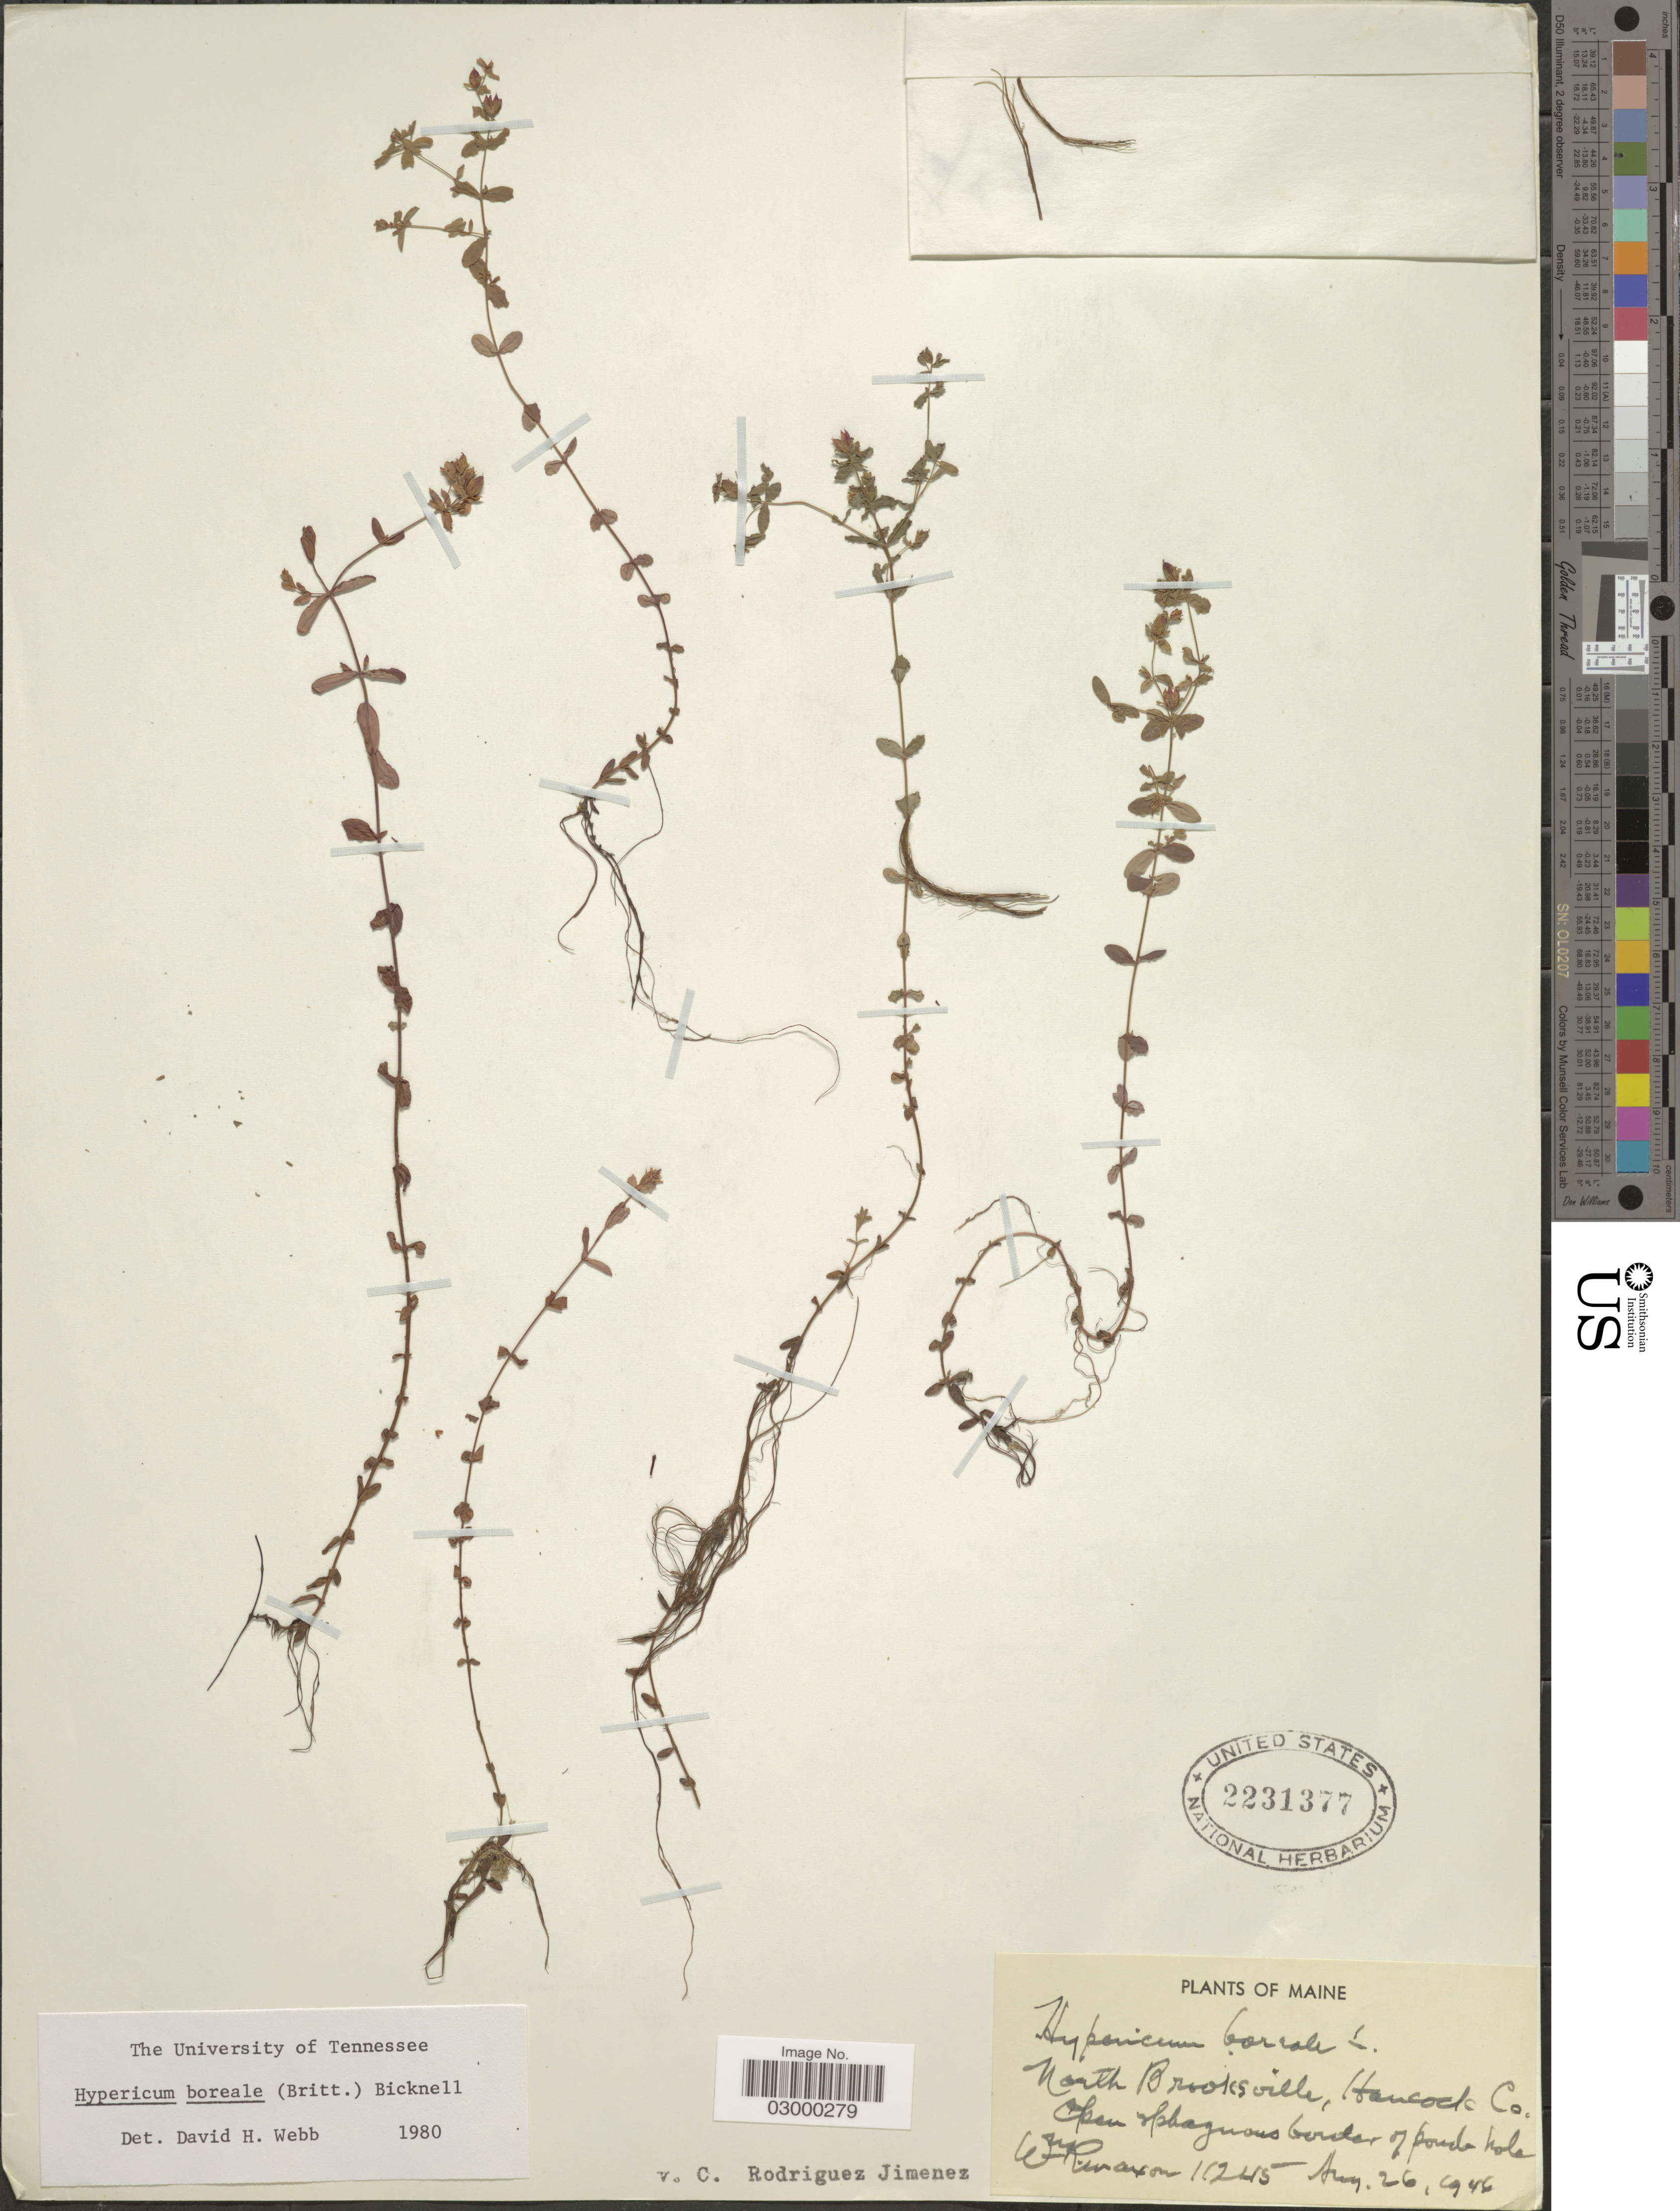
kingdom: Plantae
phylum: Tracheophyta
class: Magnoliopsida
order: Malpighiales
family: Hypericaceae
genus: Hypericum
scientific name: Hypericum boreale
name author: (Britton) E.P. Bicknell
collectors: W. Rinaxon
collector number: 11245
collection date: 1946-08-26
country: United States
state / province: Maine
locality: North Brooksville, Hancock Co.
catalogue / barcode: US 2331377